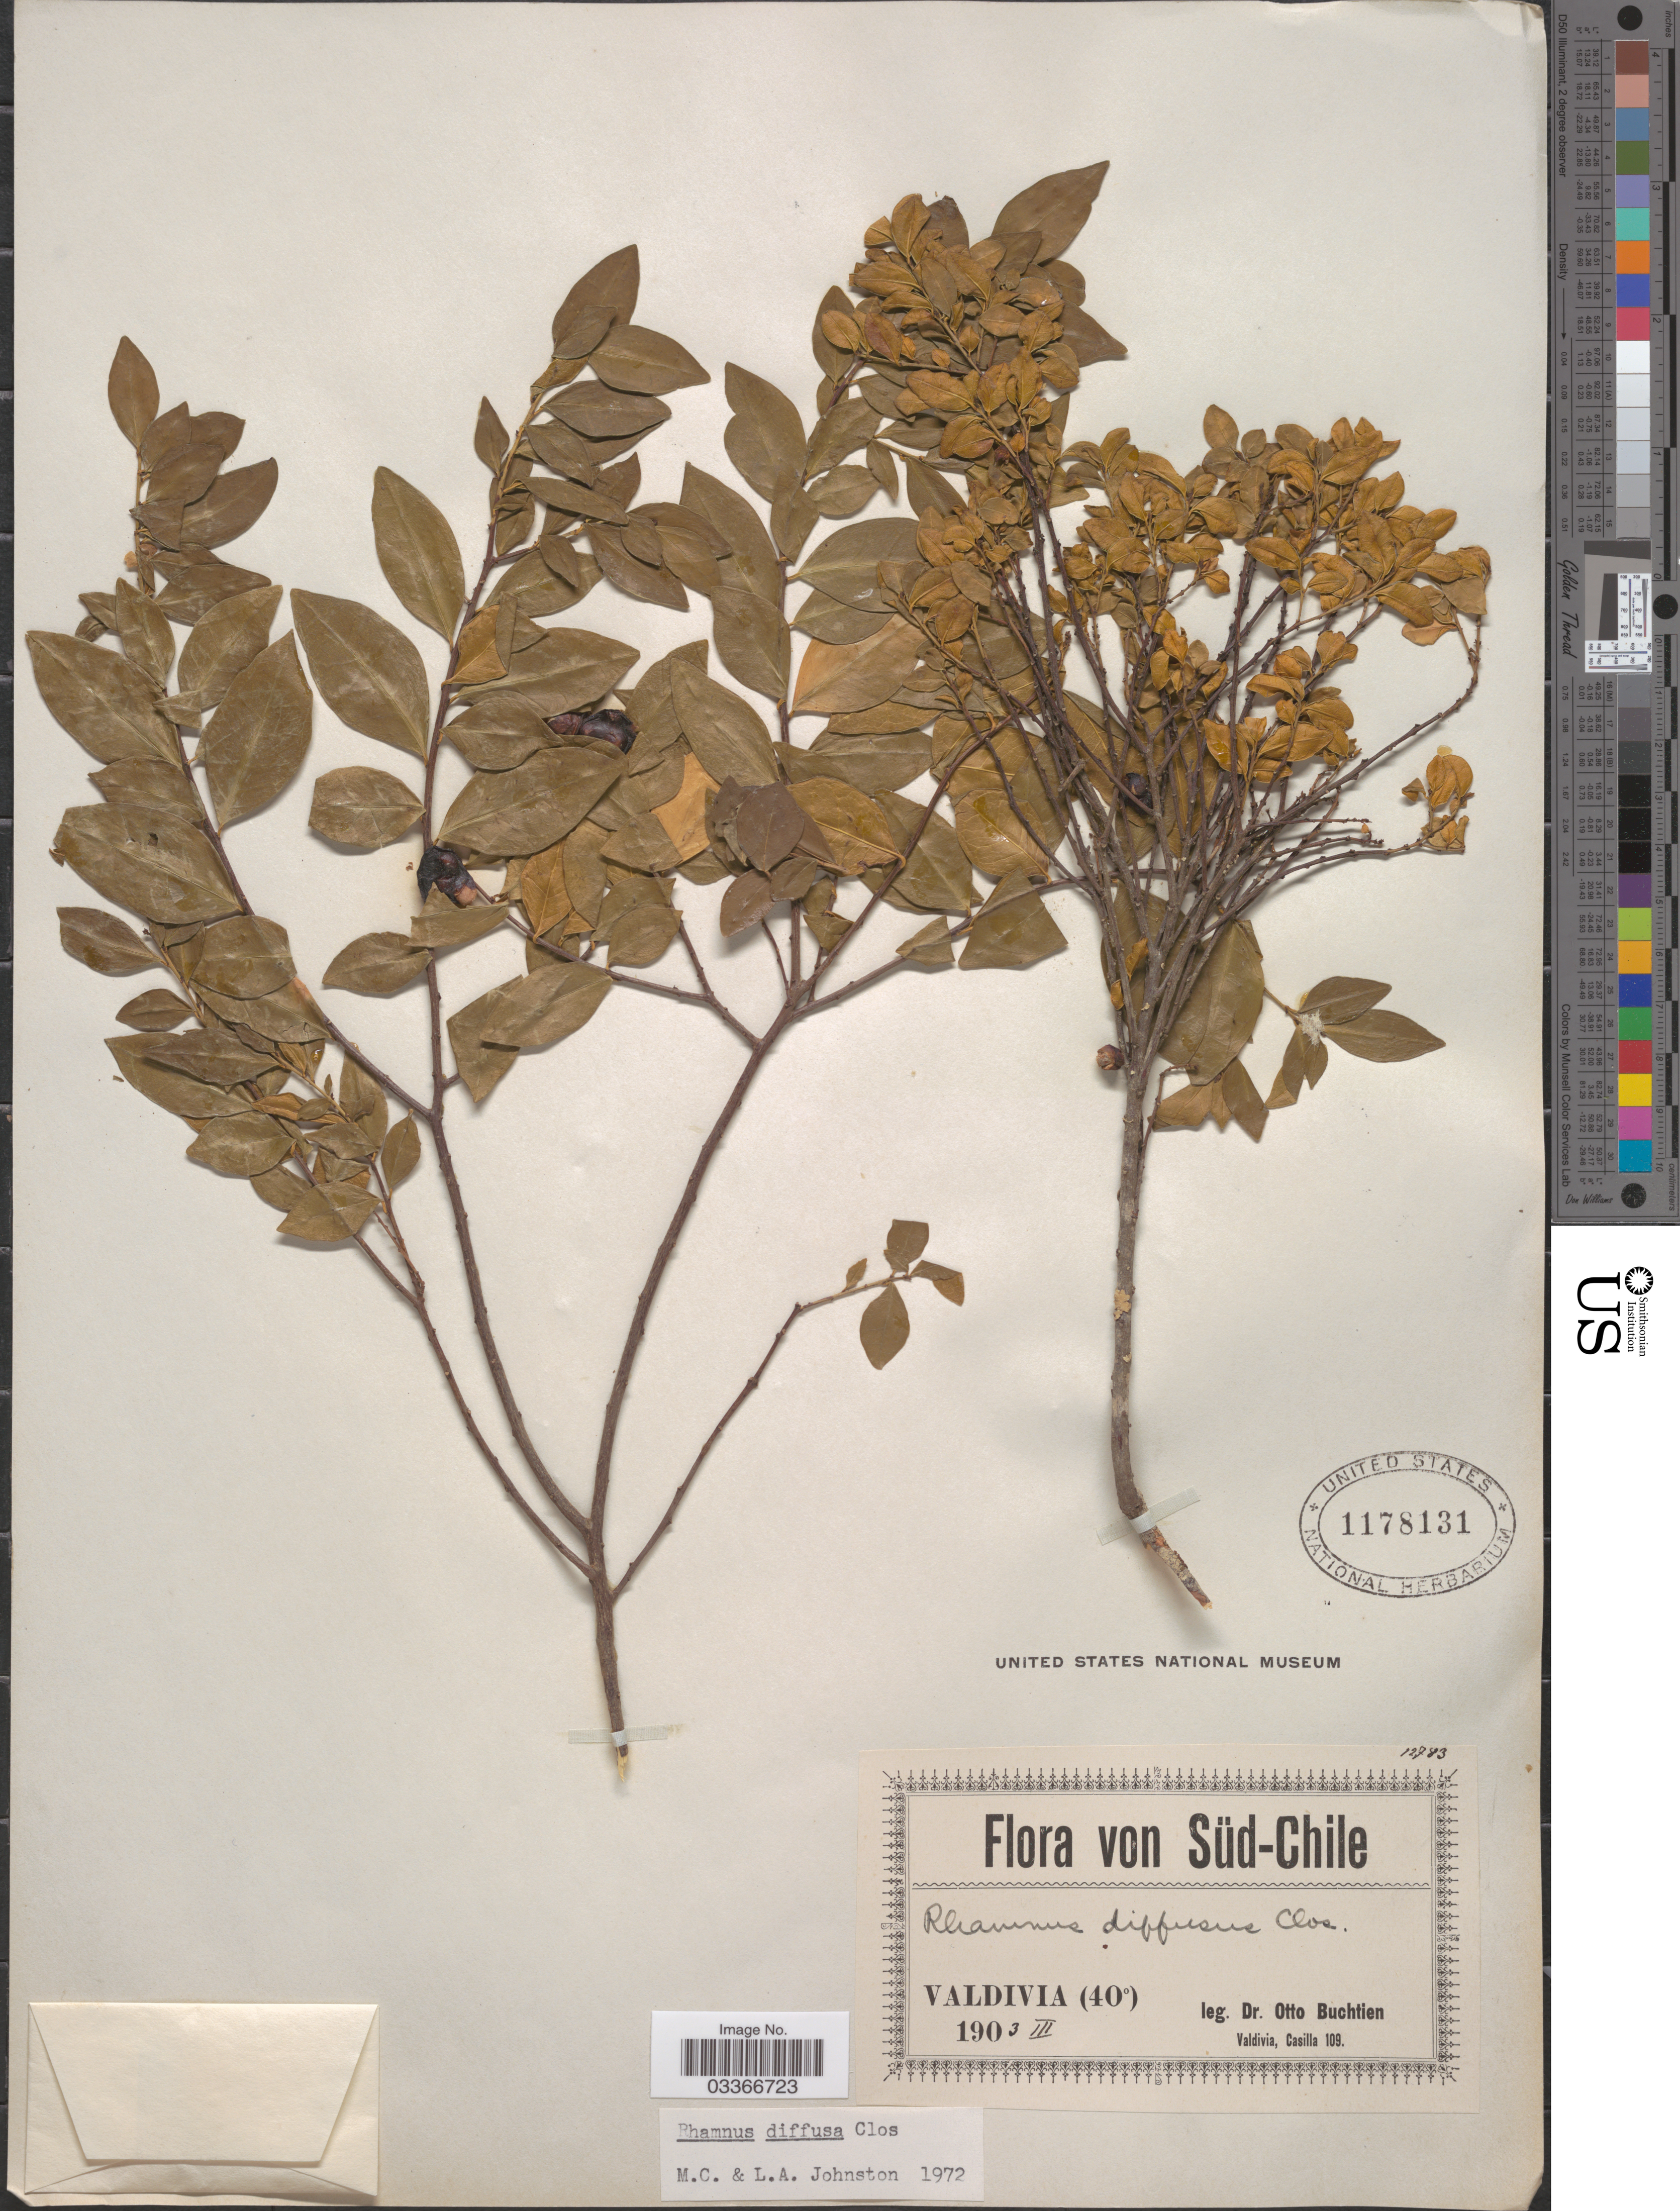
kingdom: Plantae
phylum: Tracheophyta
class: Magnoliopsida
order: Rosales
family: Rhamnaceae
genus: Rhamnus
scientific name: Rhamnus diffusa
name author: Clos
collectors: O. Buchtien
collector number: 12783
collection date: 1903-03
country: Chile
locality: Süd-Chile. Valdivia.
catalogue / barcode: US 1178131